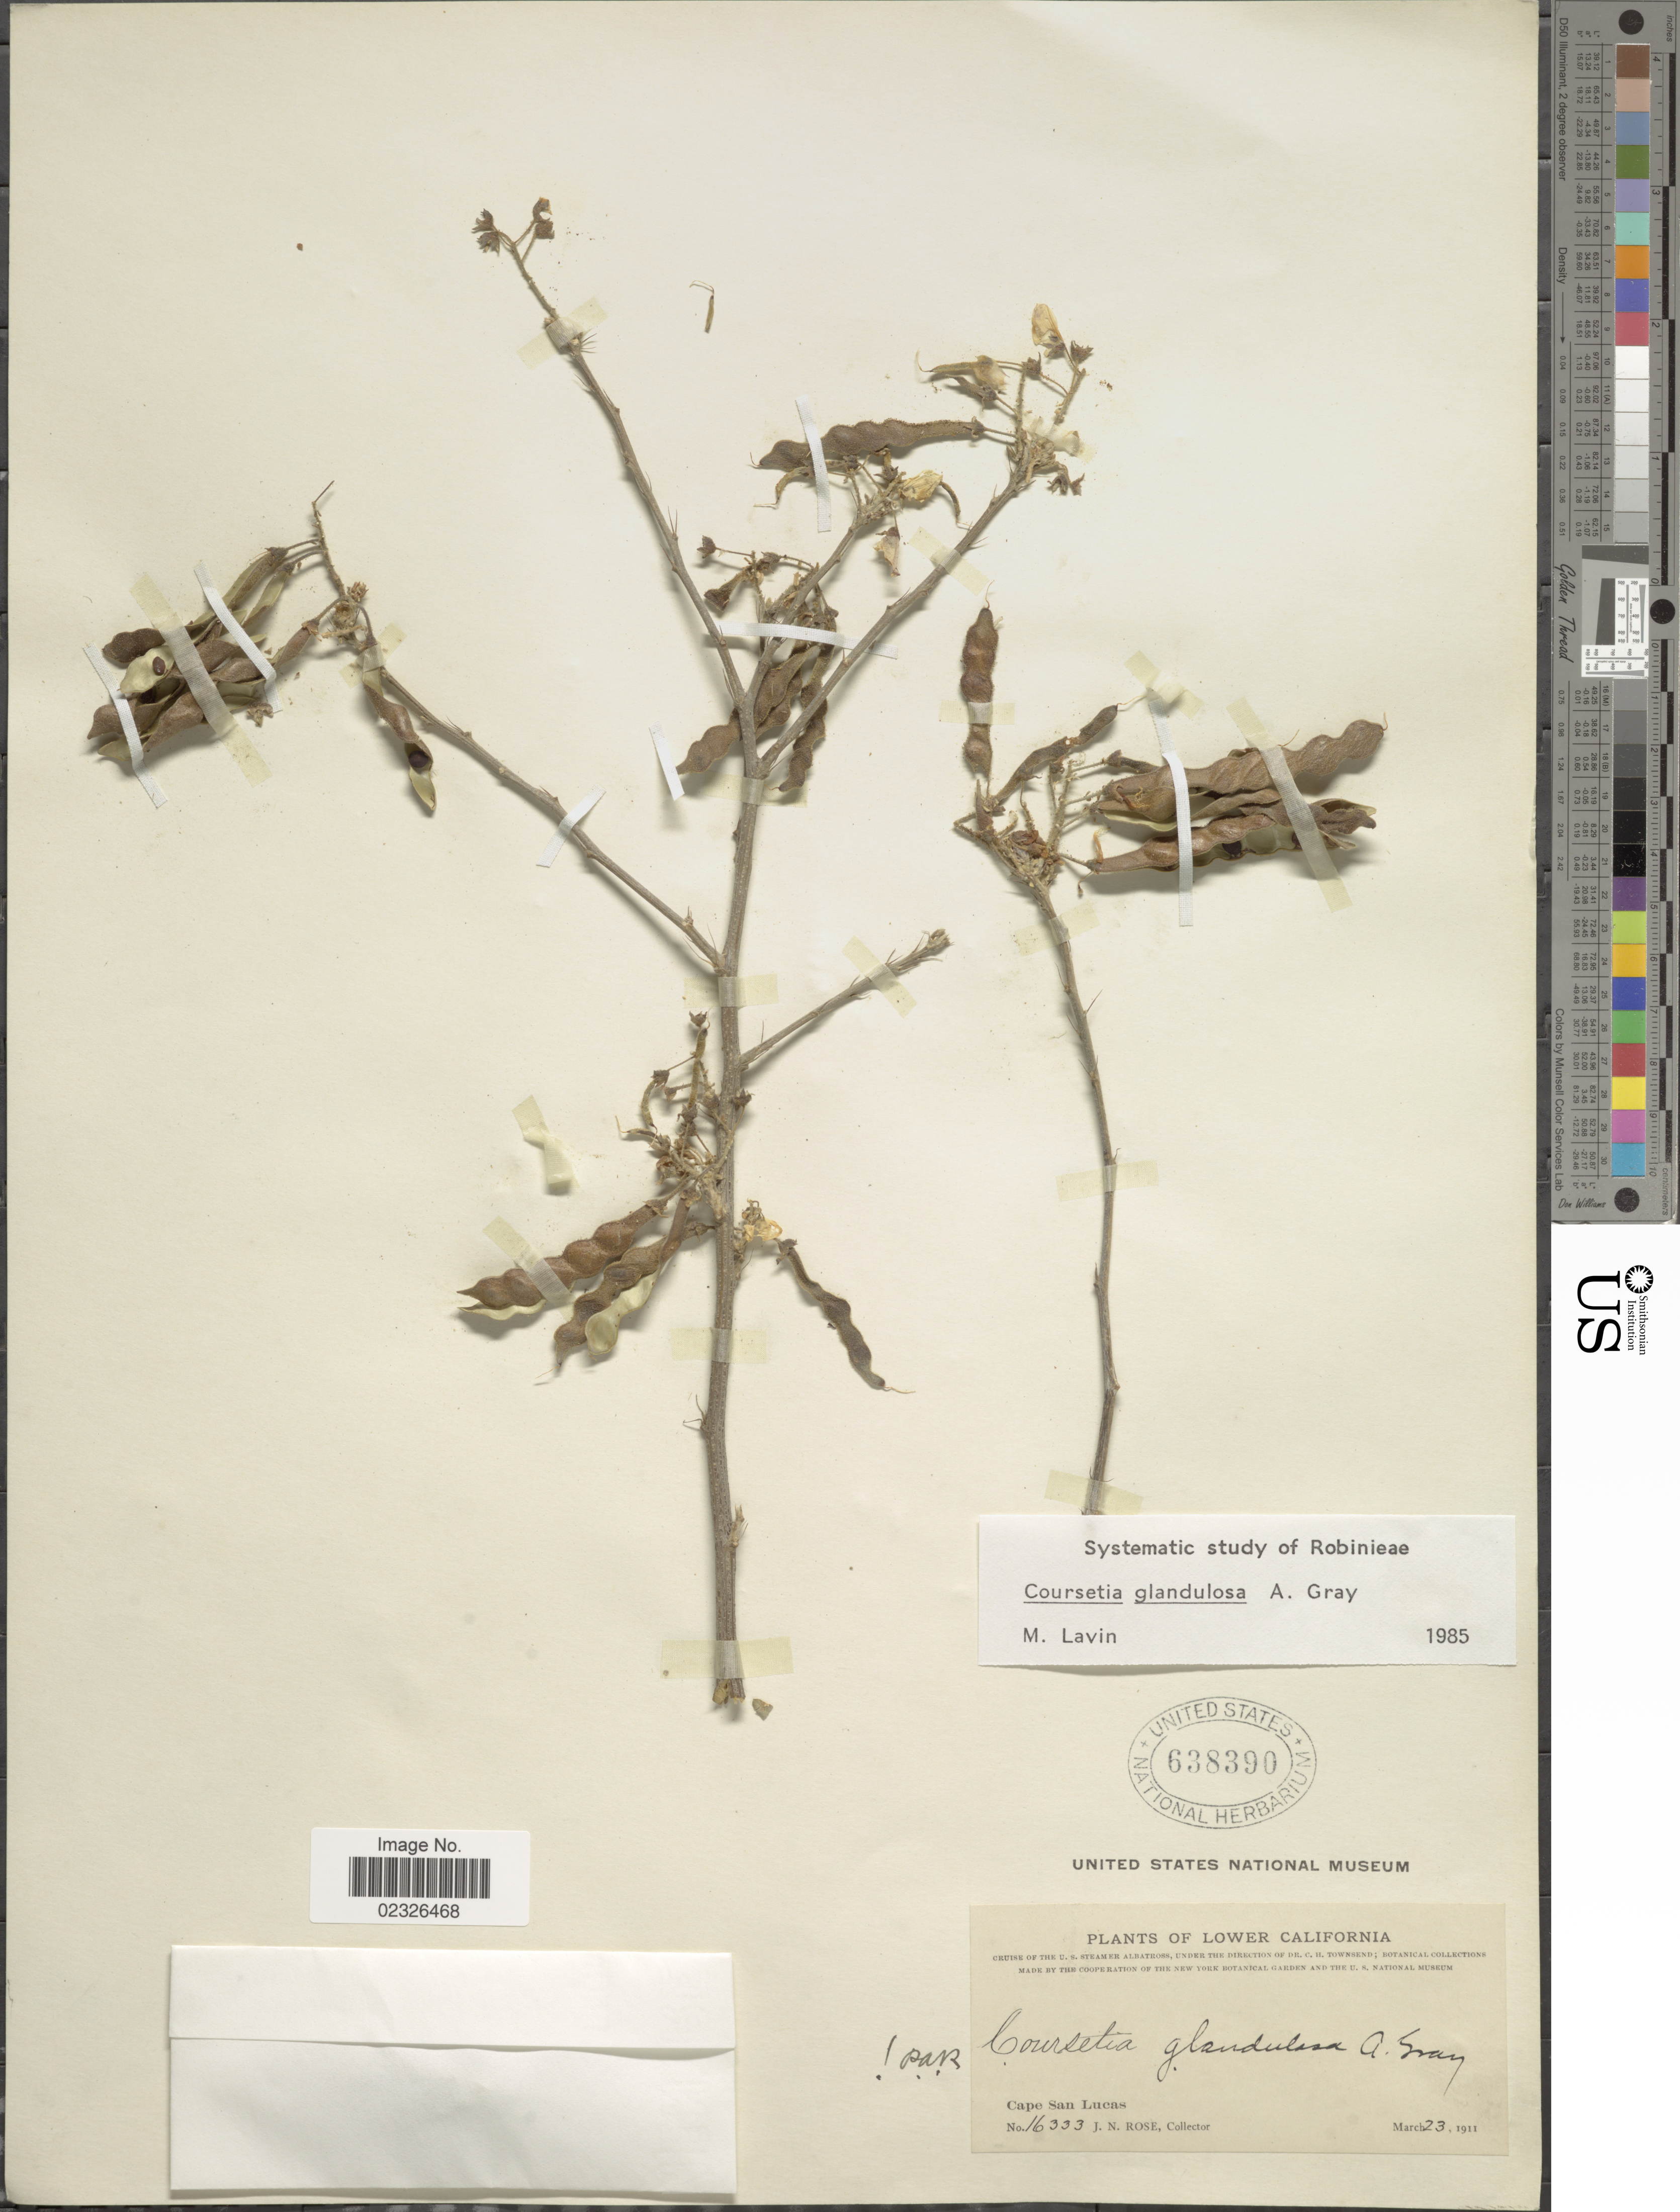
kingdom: Plantae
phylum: Tracheophyta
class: Magnoliopsida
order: Fabales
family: Fabaceae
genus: Coursetia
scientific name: Coursetia glandulosa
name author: A. Gray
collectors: A. C. Smith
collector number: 6574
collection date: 1947-10-29/1947-11-10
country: Fiji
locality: Vanua Levu: Mathuata: Southern slopes of Mt. Numbuiloa, east of Lambasa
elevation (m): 350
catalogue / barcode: US 1966765